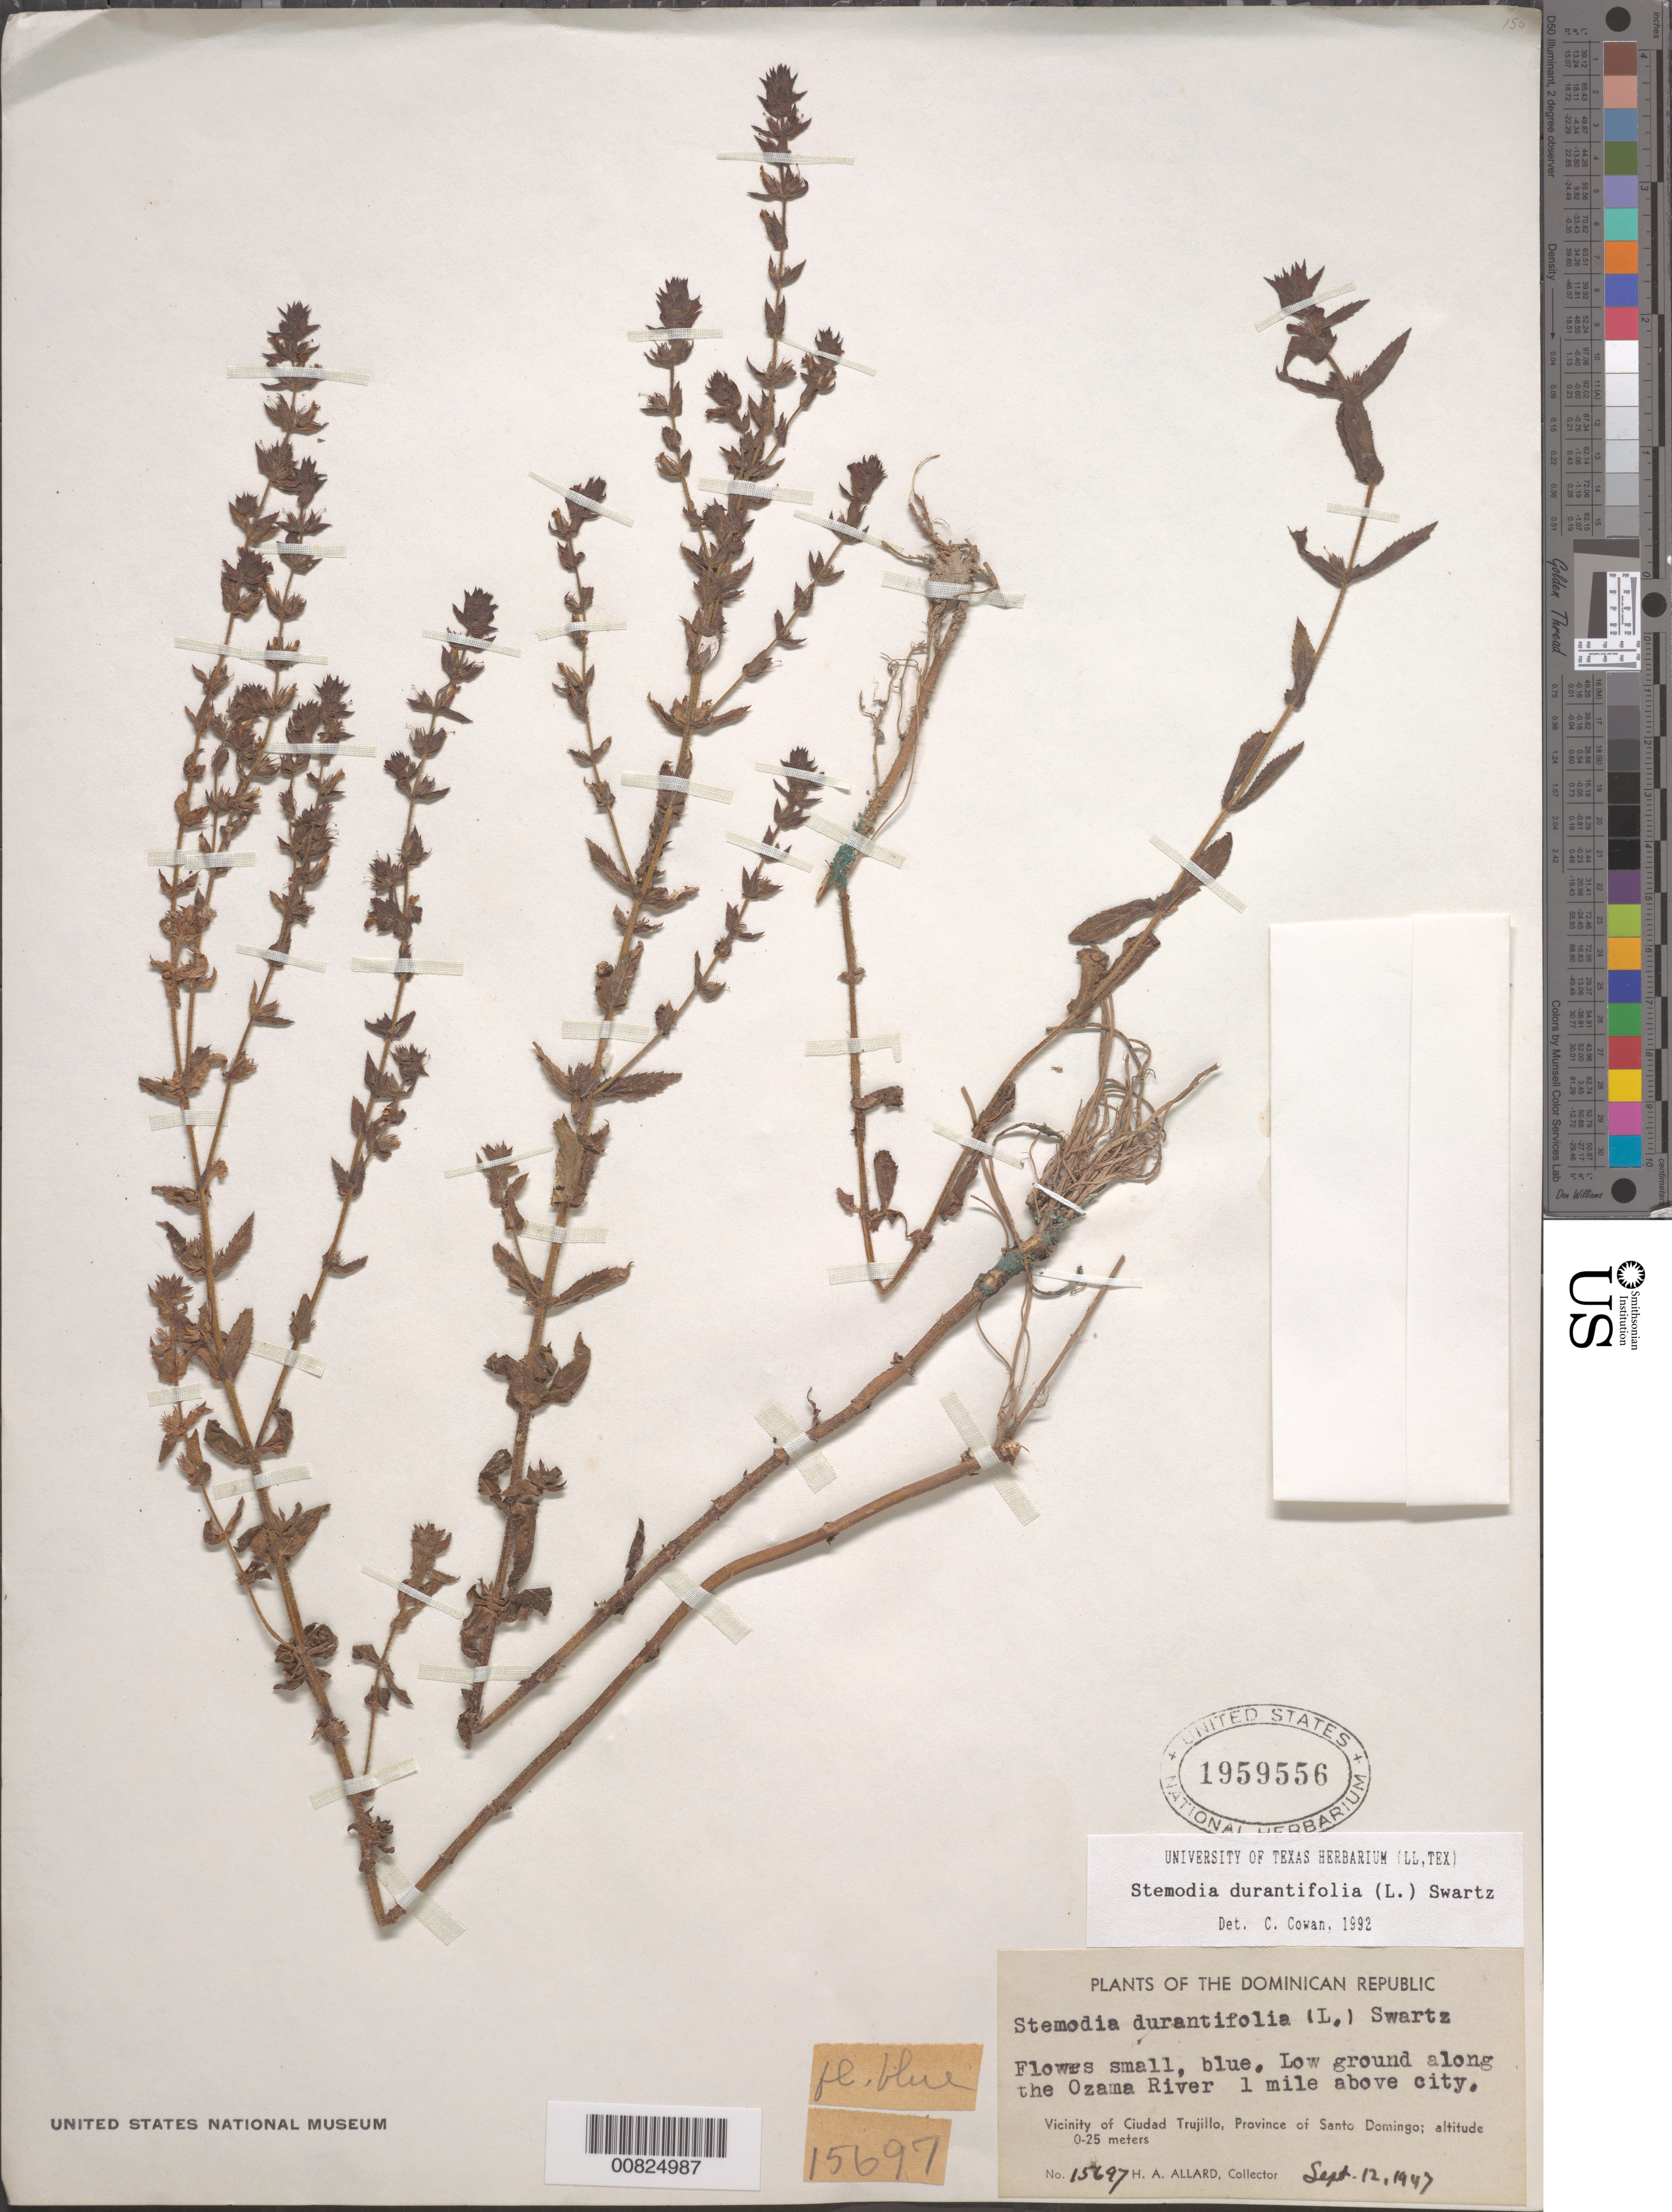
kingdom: Plantae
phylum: Tracheophyta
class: Magnoliopsida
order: Lamiales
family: Plantaginaceae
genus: Stemodia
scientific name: Stemodia durantifolia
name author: (L.) Sw.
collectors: H. A. Allard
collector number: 15697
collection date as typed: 12 Sep 1947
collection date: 1947-09-12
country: Dominican Republic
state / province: Distrito Nacional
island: Hispaniola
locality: Vicinity of Santo Domingo, Ozama River, 1 mile above city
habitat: Low ground along river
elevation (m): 0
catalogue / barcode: US 1959556